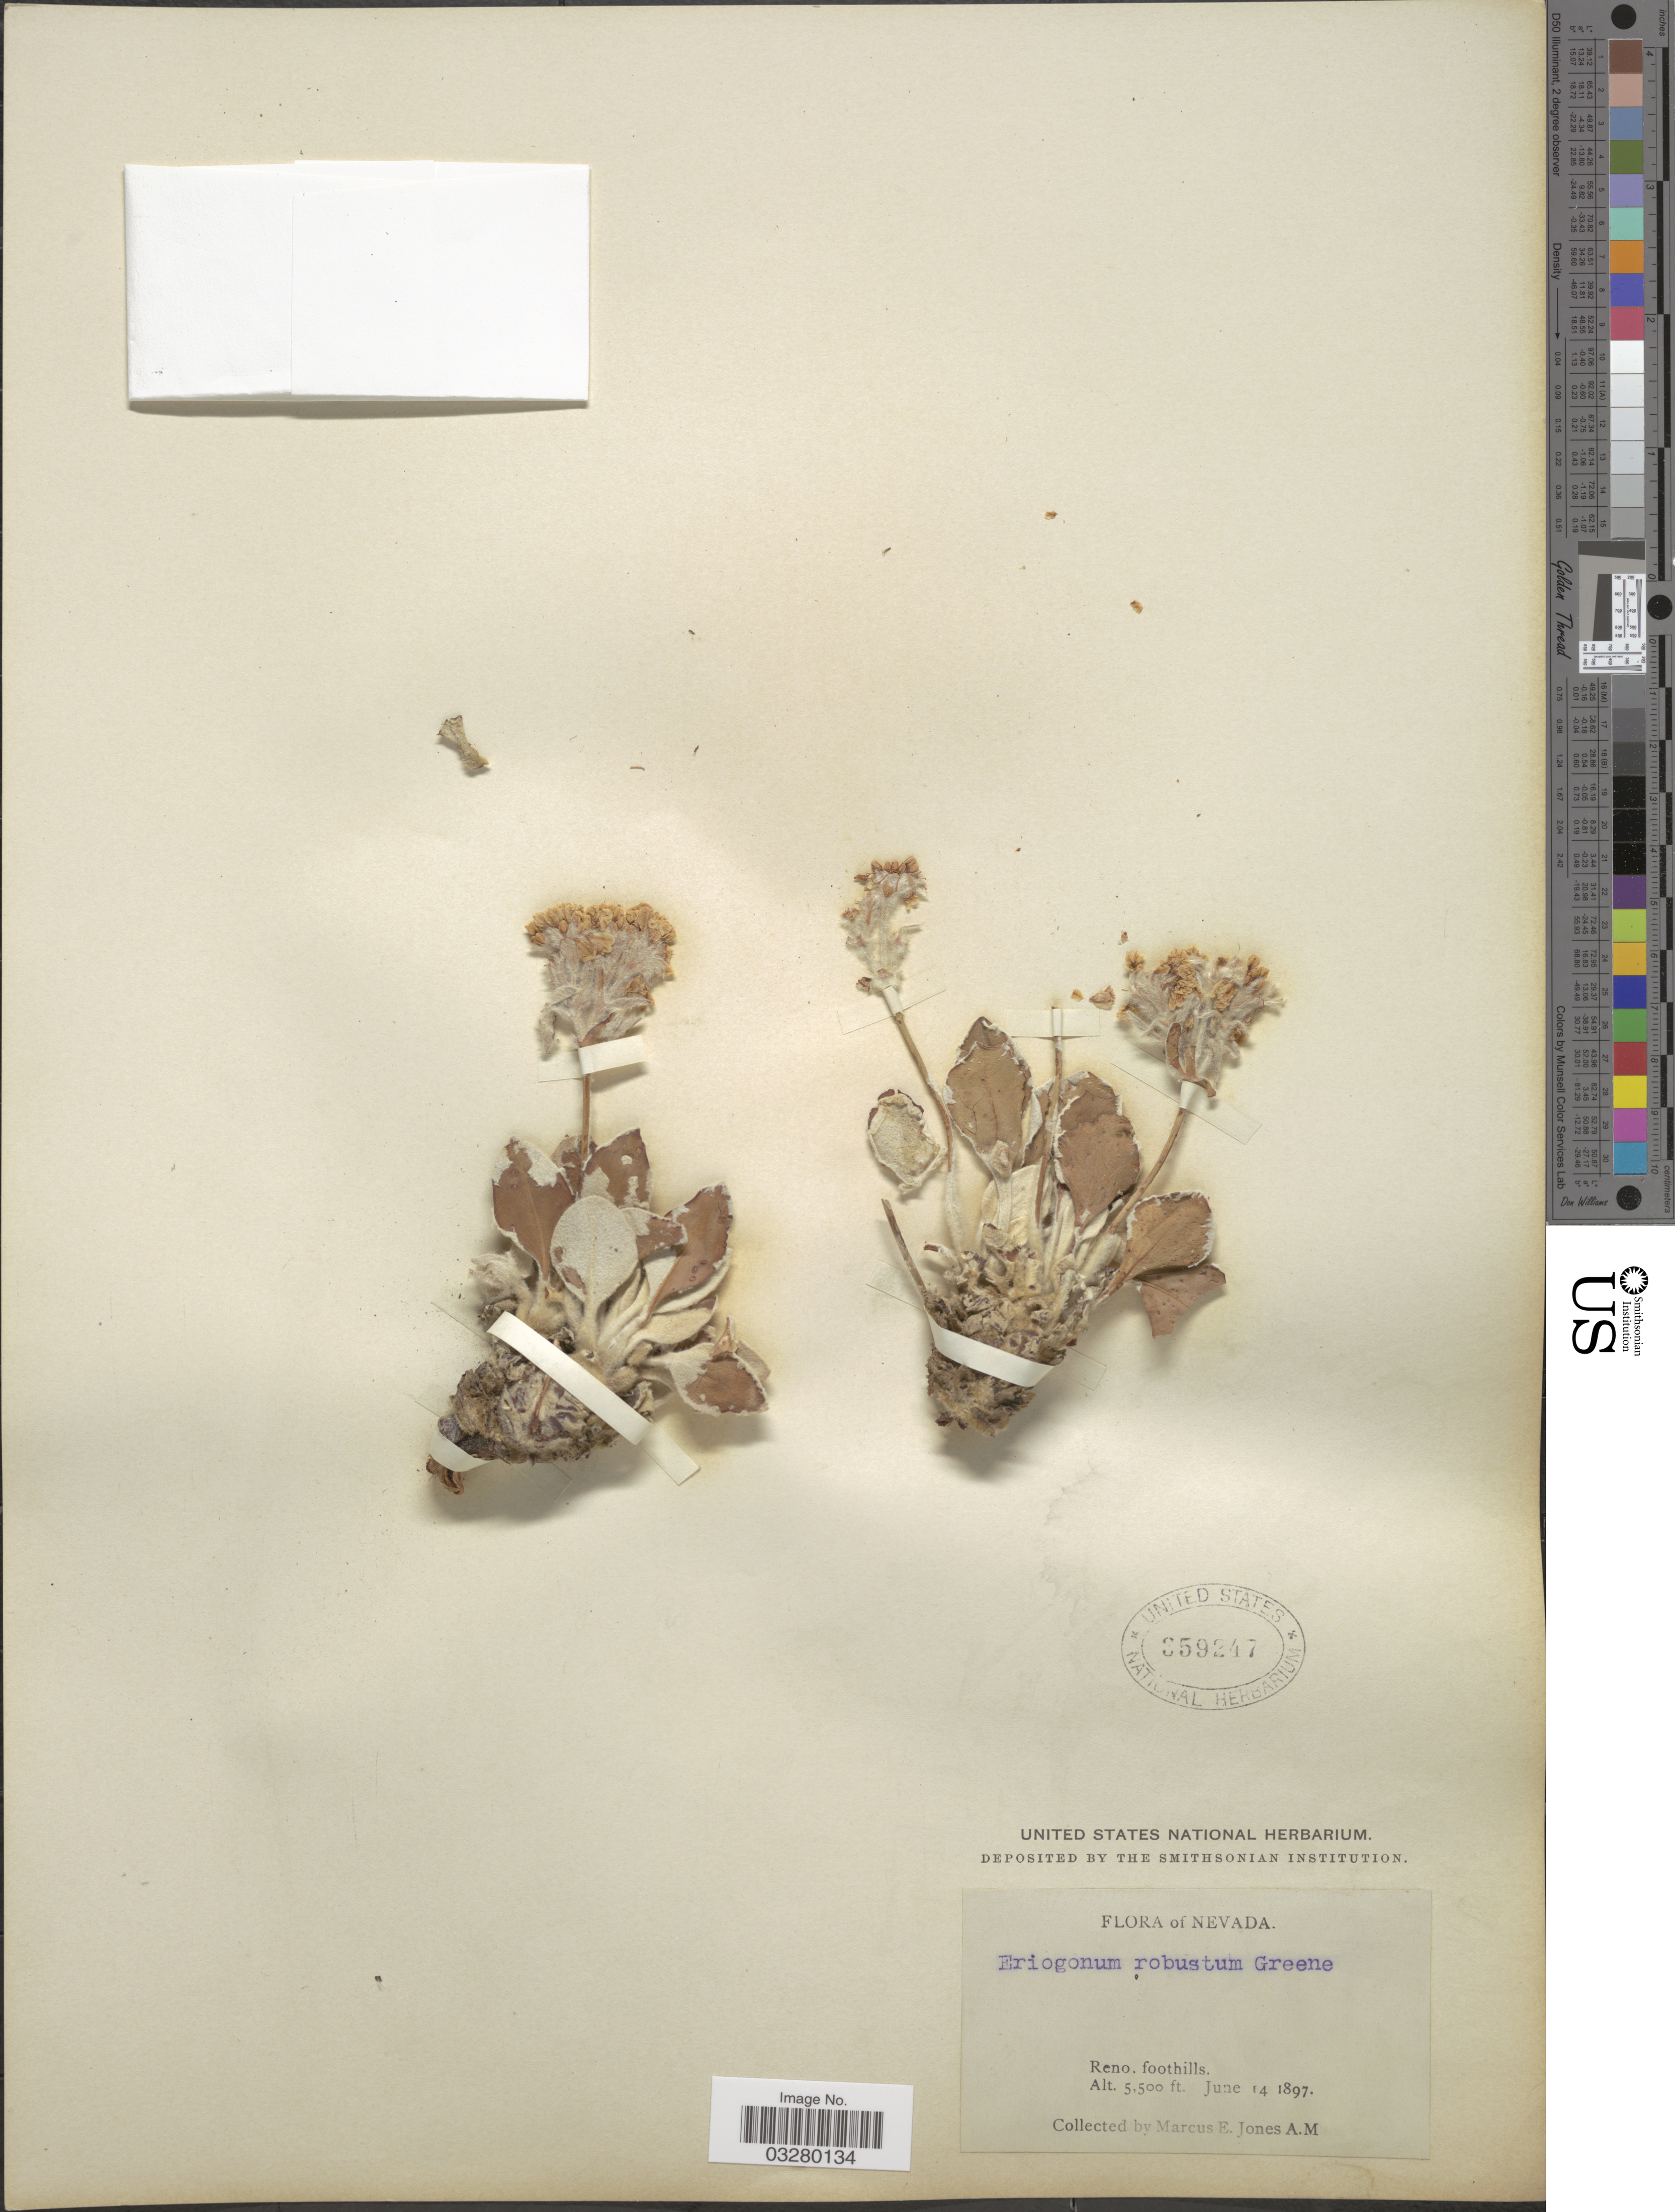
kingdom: Plantae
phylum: Tracheophyta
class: Magnoliopsida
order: Caryophyllales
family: Polygonaceae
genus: Eriogonum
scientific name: Eriogonum robustum var. subracemosum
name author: Greene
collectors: M. E. Jones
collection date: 1897-06-14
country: United States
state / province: Nevada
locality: Reno.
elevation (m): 1676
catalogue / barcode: US 359247